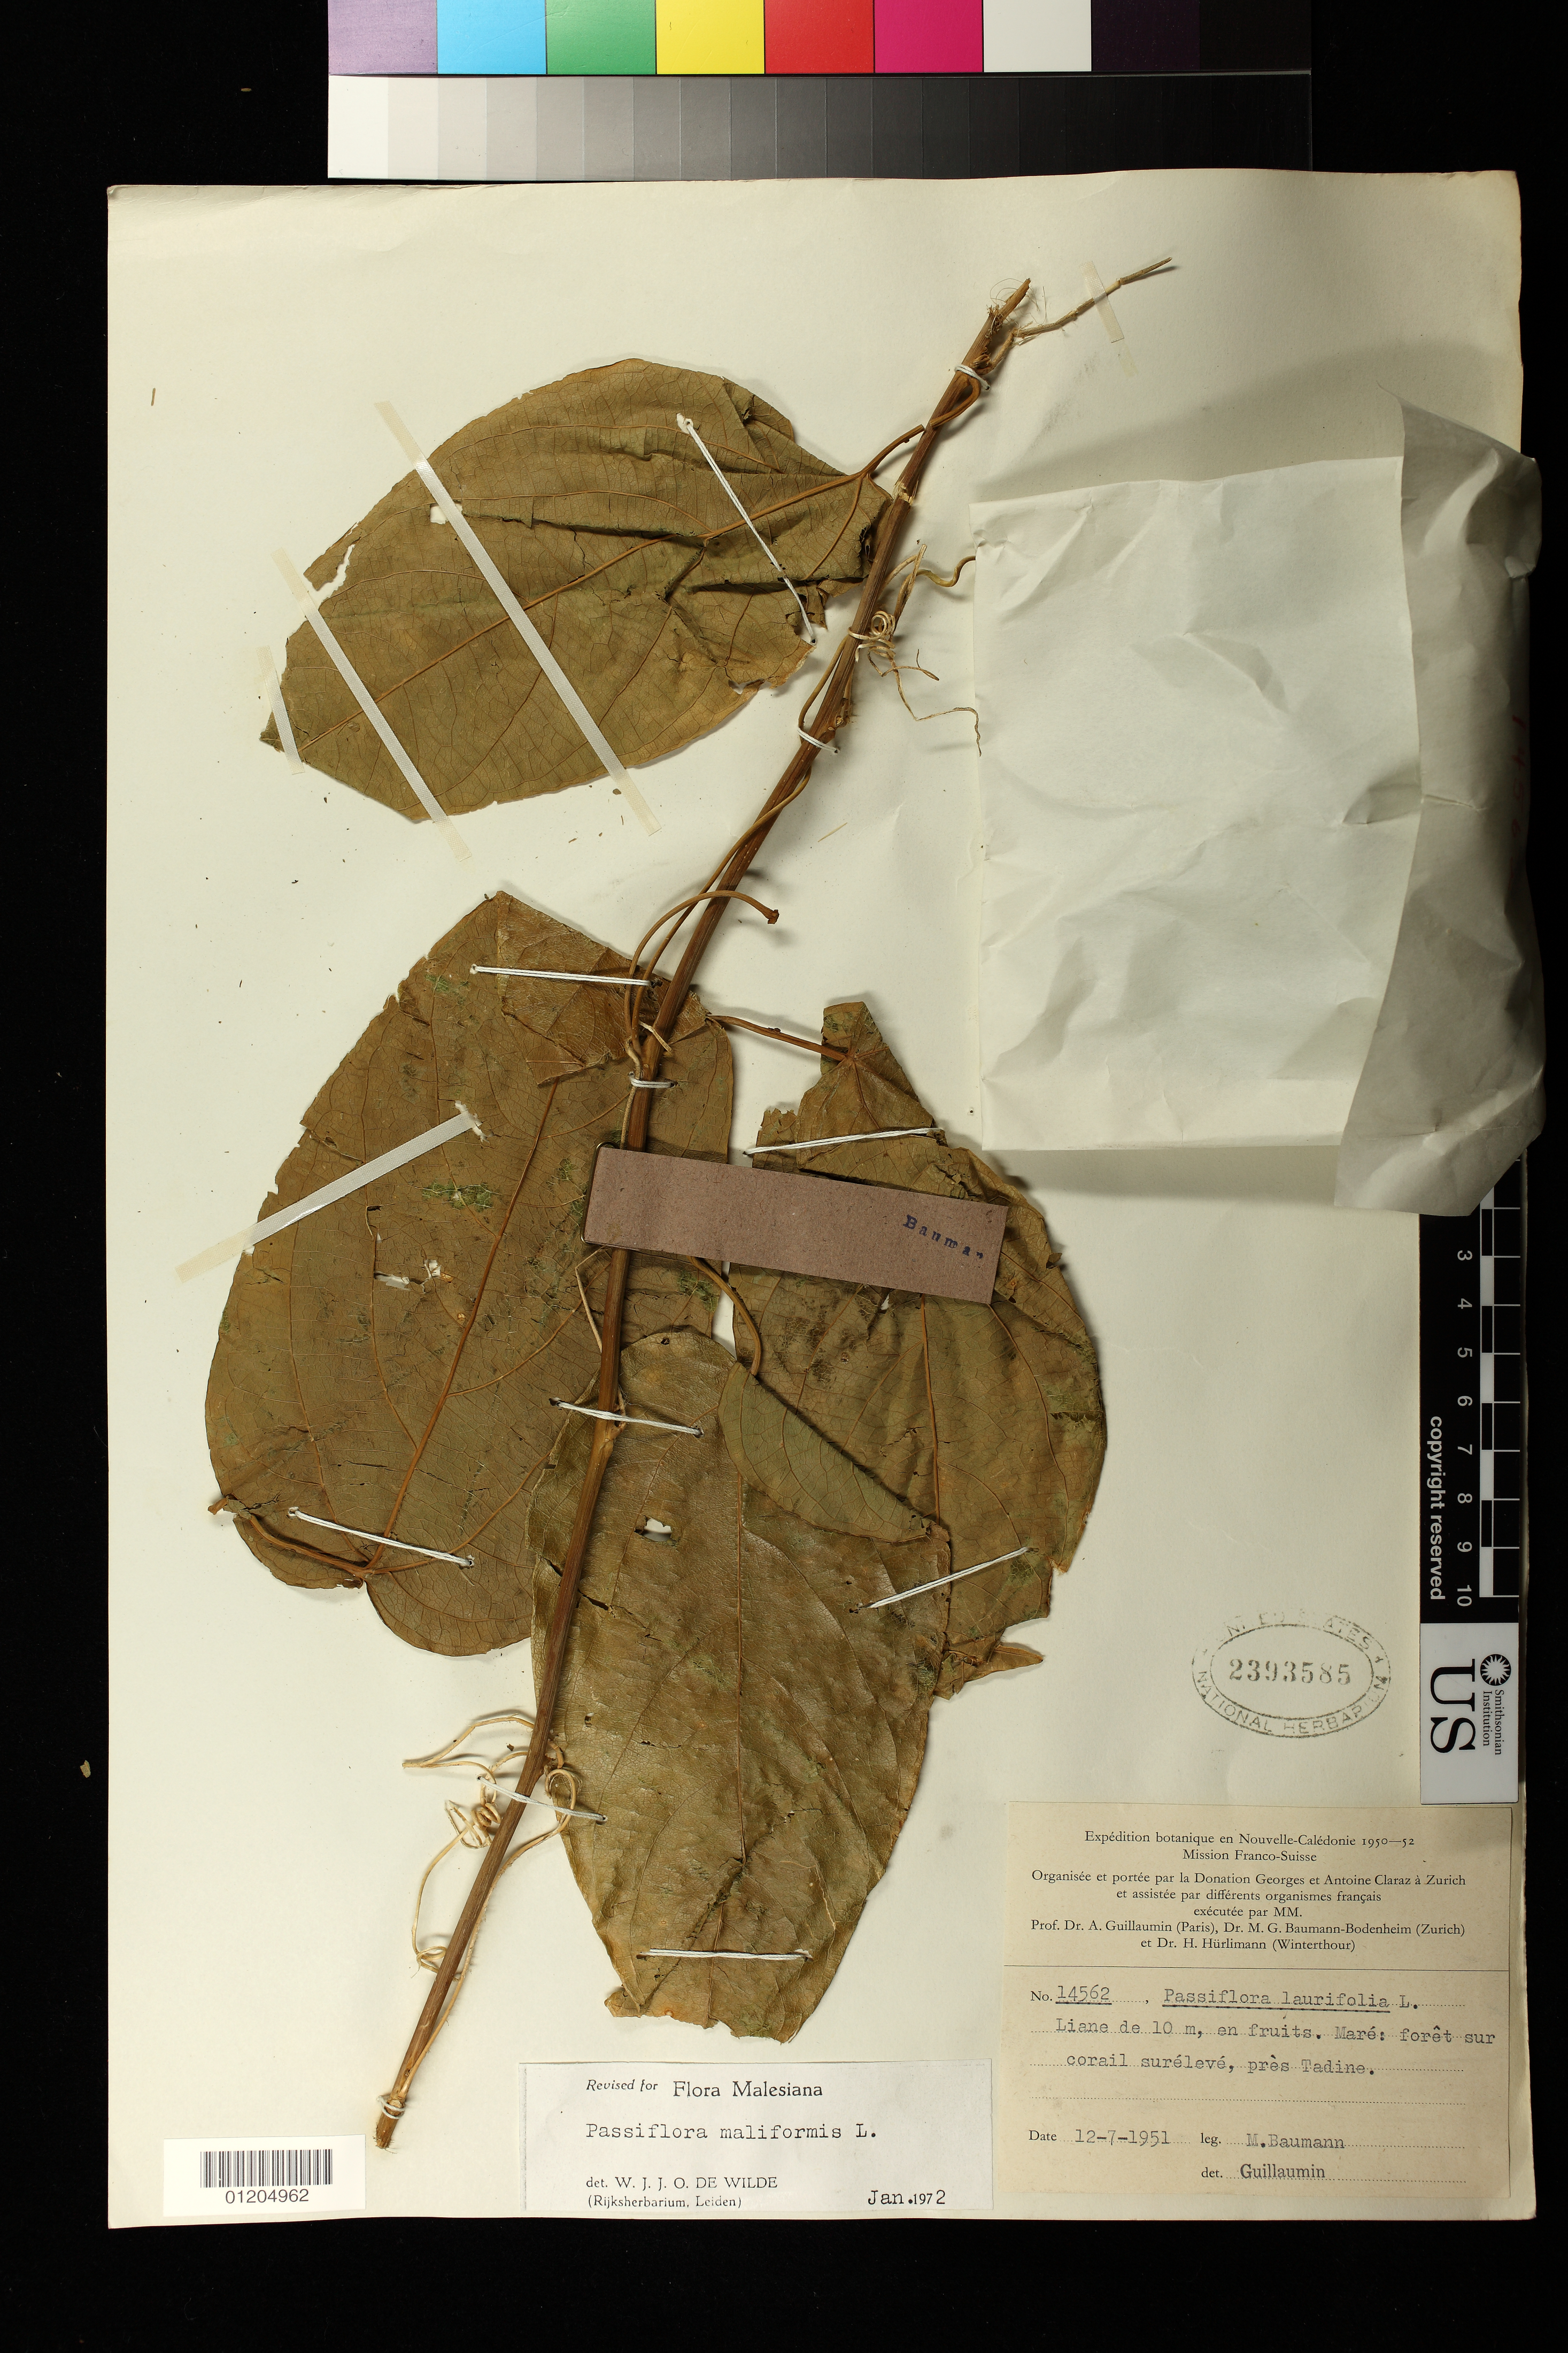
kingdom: Plantae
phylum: Tracheophyta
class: Magnoliopsida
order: Malpighiales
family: Passifloraceae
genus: Passiflora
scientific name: Passiflora maliformis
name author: L.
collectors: M. Baumann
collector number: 14562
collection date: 1951-07-12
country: New Caledonia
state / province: Loyalty Islands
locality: Mare: foret sur corail sureleve, pres Tadine.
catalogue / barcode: US 2393585